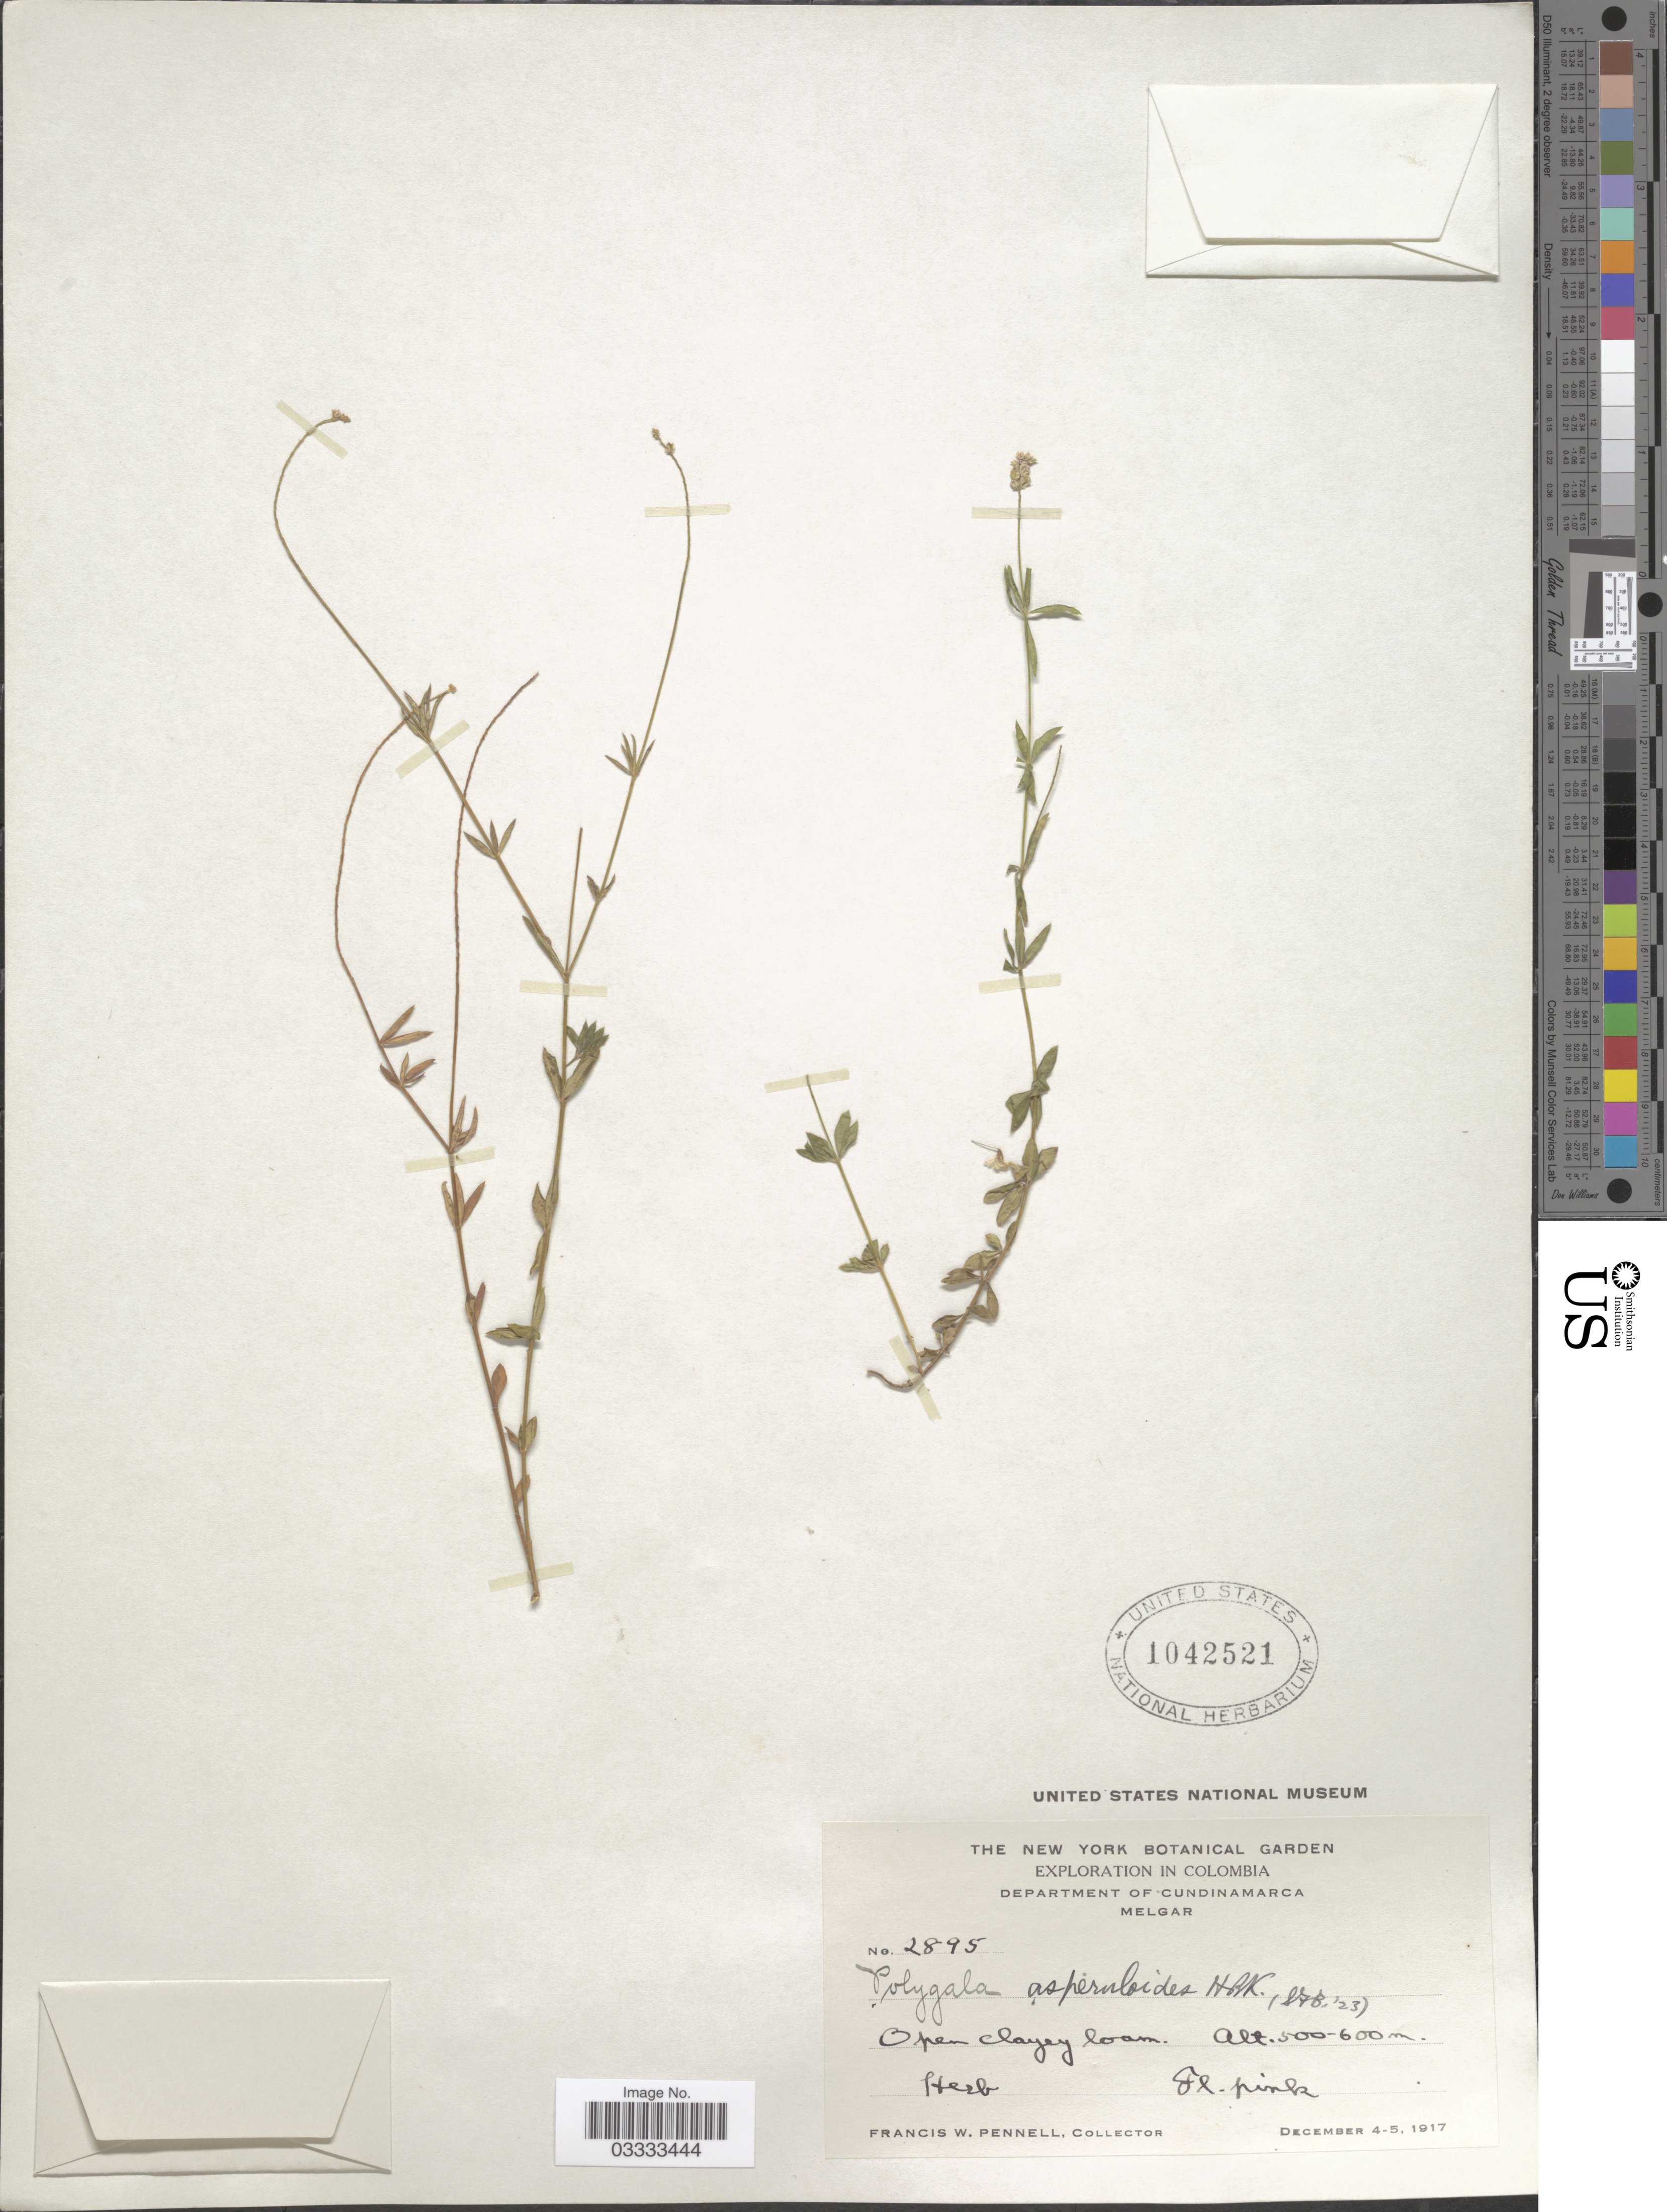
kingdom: Plantae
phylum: Tracheophyta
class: Magnoliopsida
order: Fabales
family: Polygalaceae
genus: Polygala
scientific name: Polygala asperuloides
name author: Kunth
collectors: F. W. Pennell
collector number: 2895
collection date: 1917-12-04/1917-12-05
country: Colombia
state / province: Cundinamarca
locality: Department of Cundinamarca, Melgar.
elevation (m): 500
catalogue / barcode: US 1042521